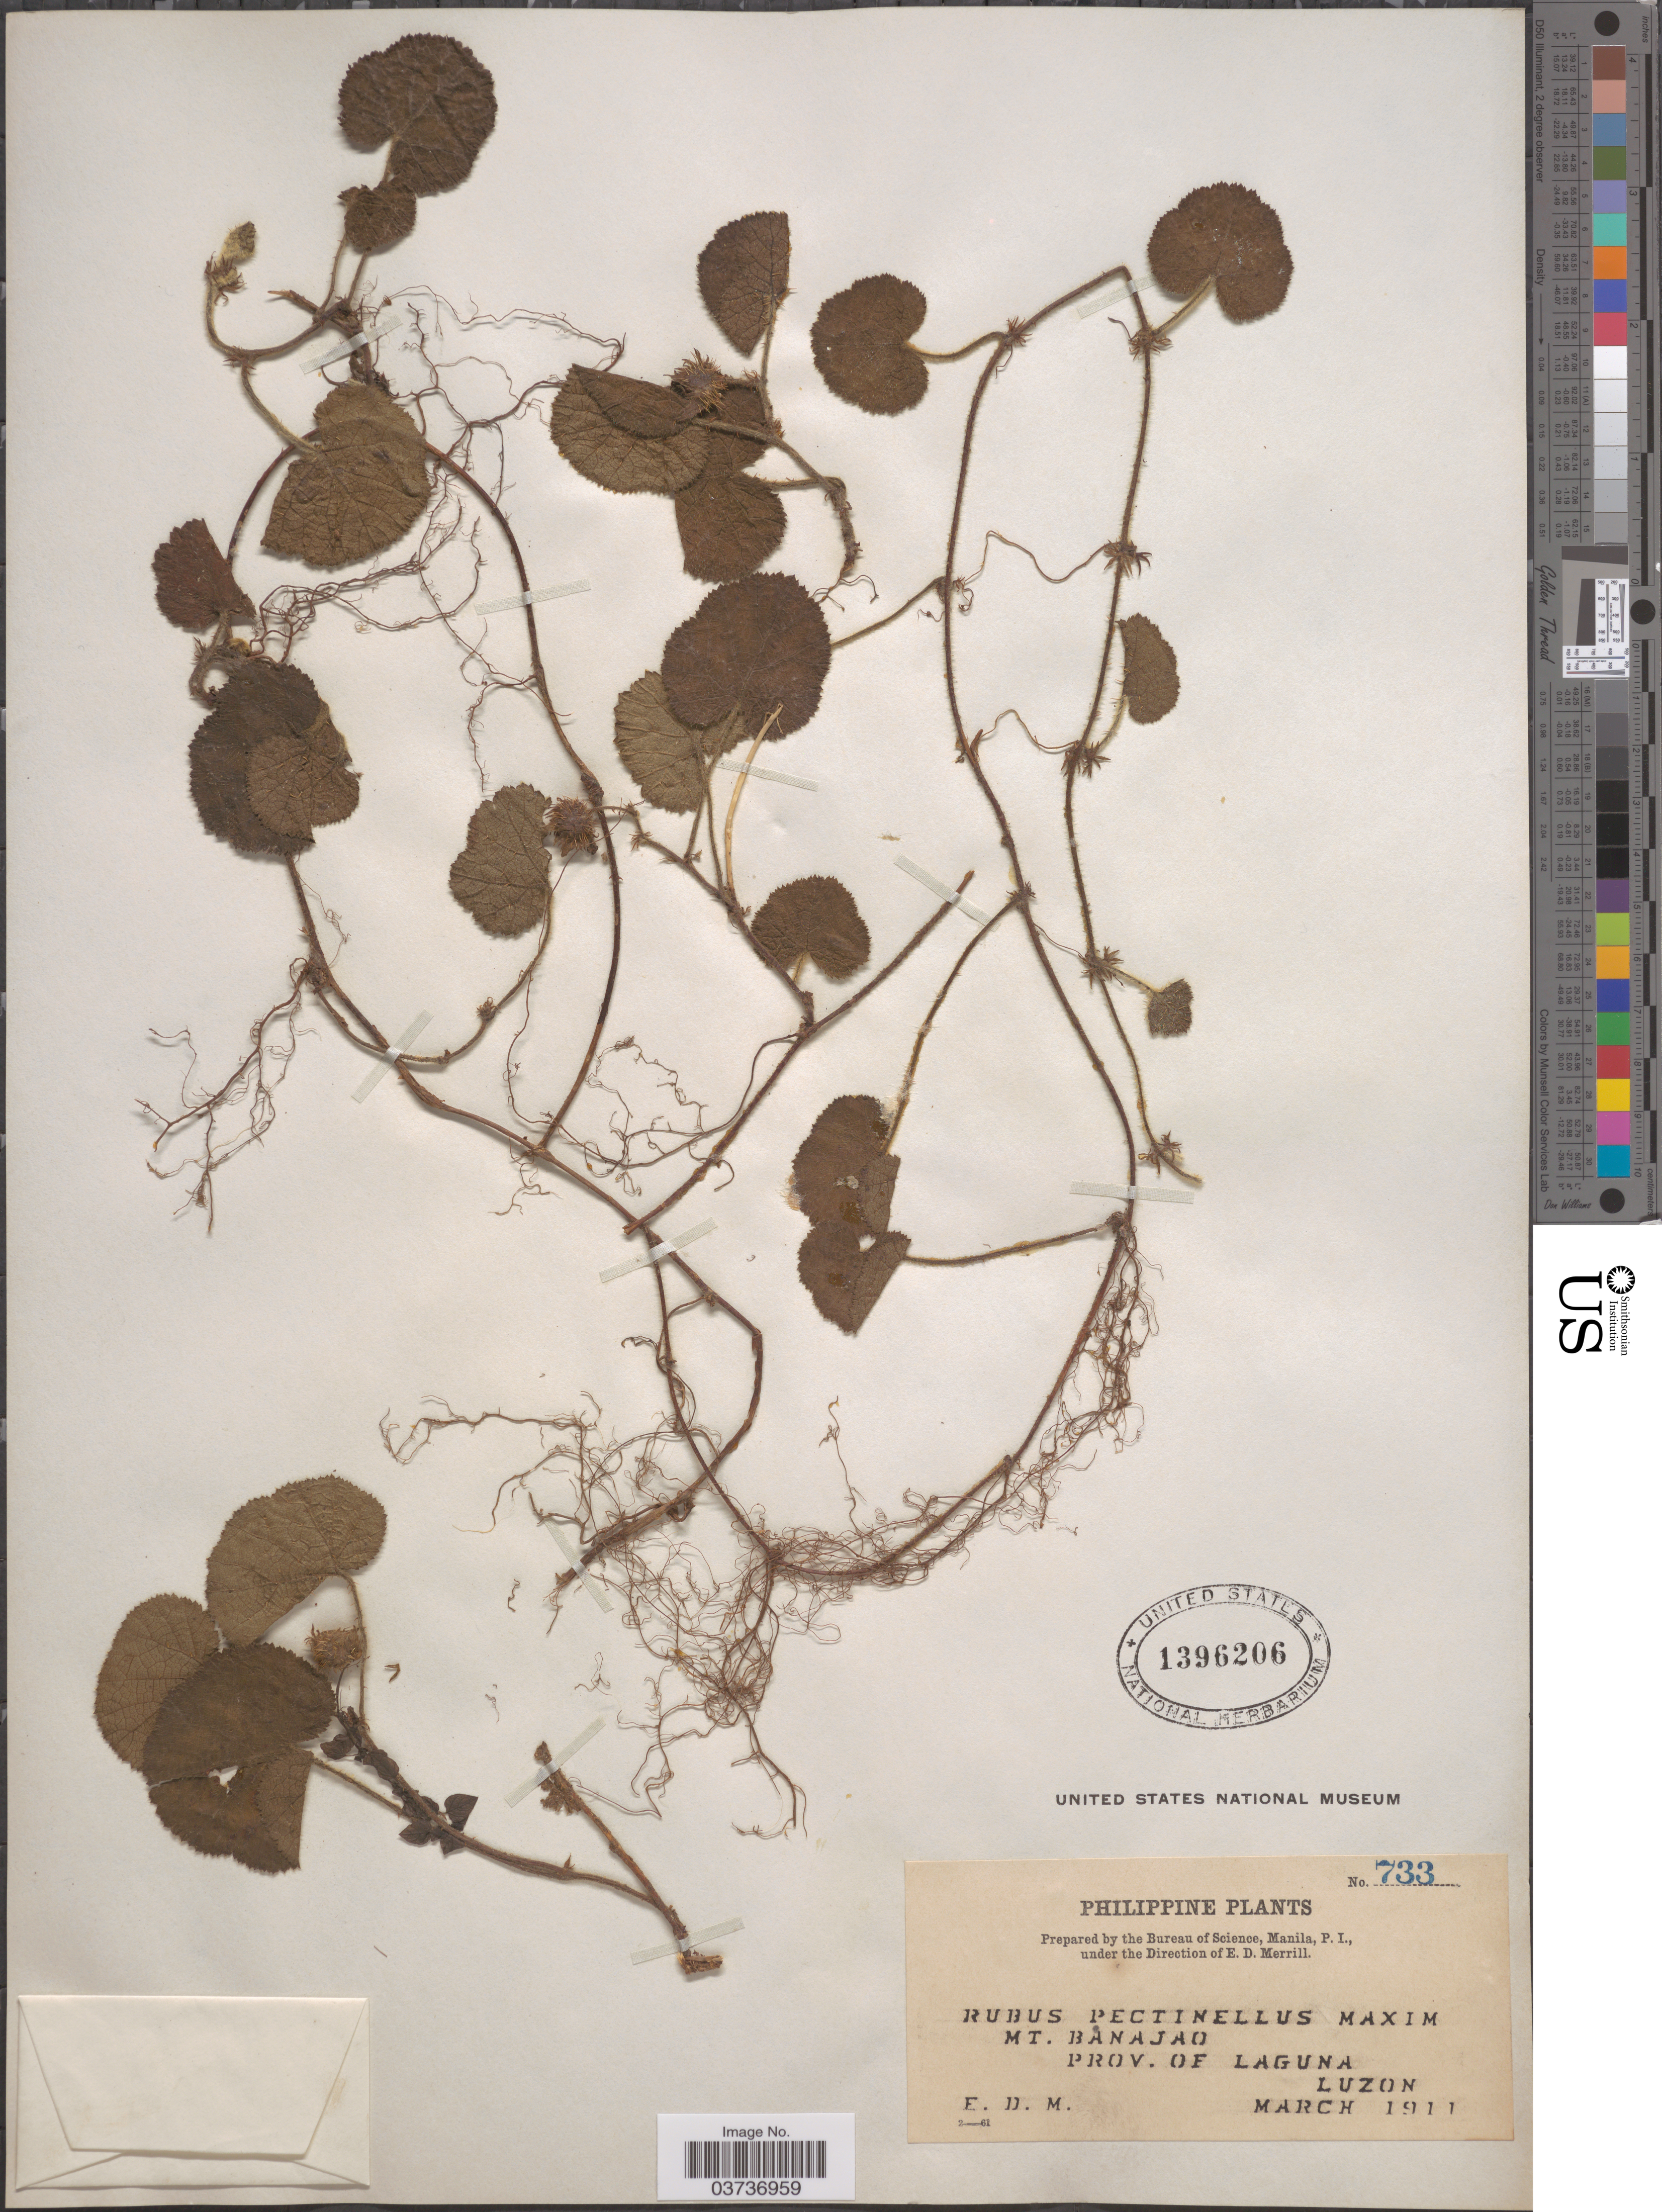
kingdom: Plantae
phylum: Tracheophyta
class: Magnoliopsida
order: Rosales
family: Rosaceae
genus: Rubus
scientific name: Rubus pectinellus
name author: Maxim.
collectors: E. D. Merrill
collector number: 733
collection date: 1911-03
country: Philippines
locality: Mt. Banajao. Prov. of Laguna. Luzon.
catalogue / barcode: US 1396206